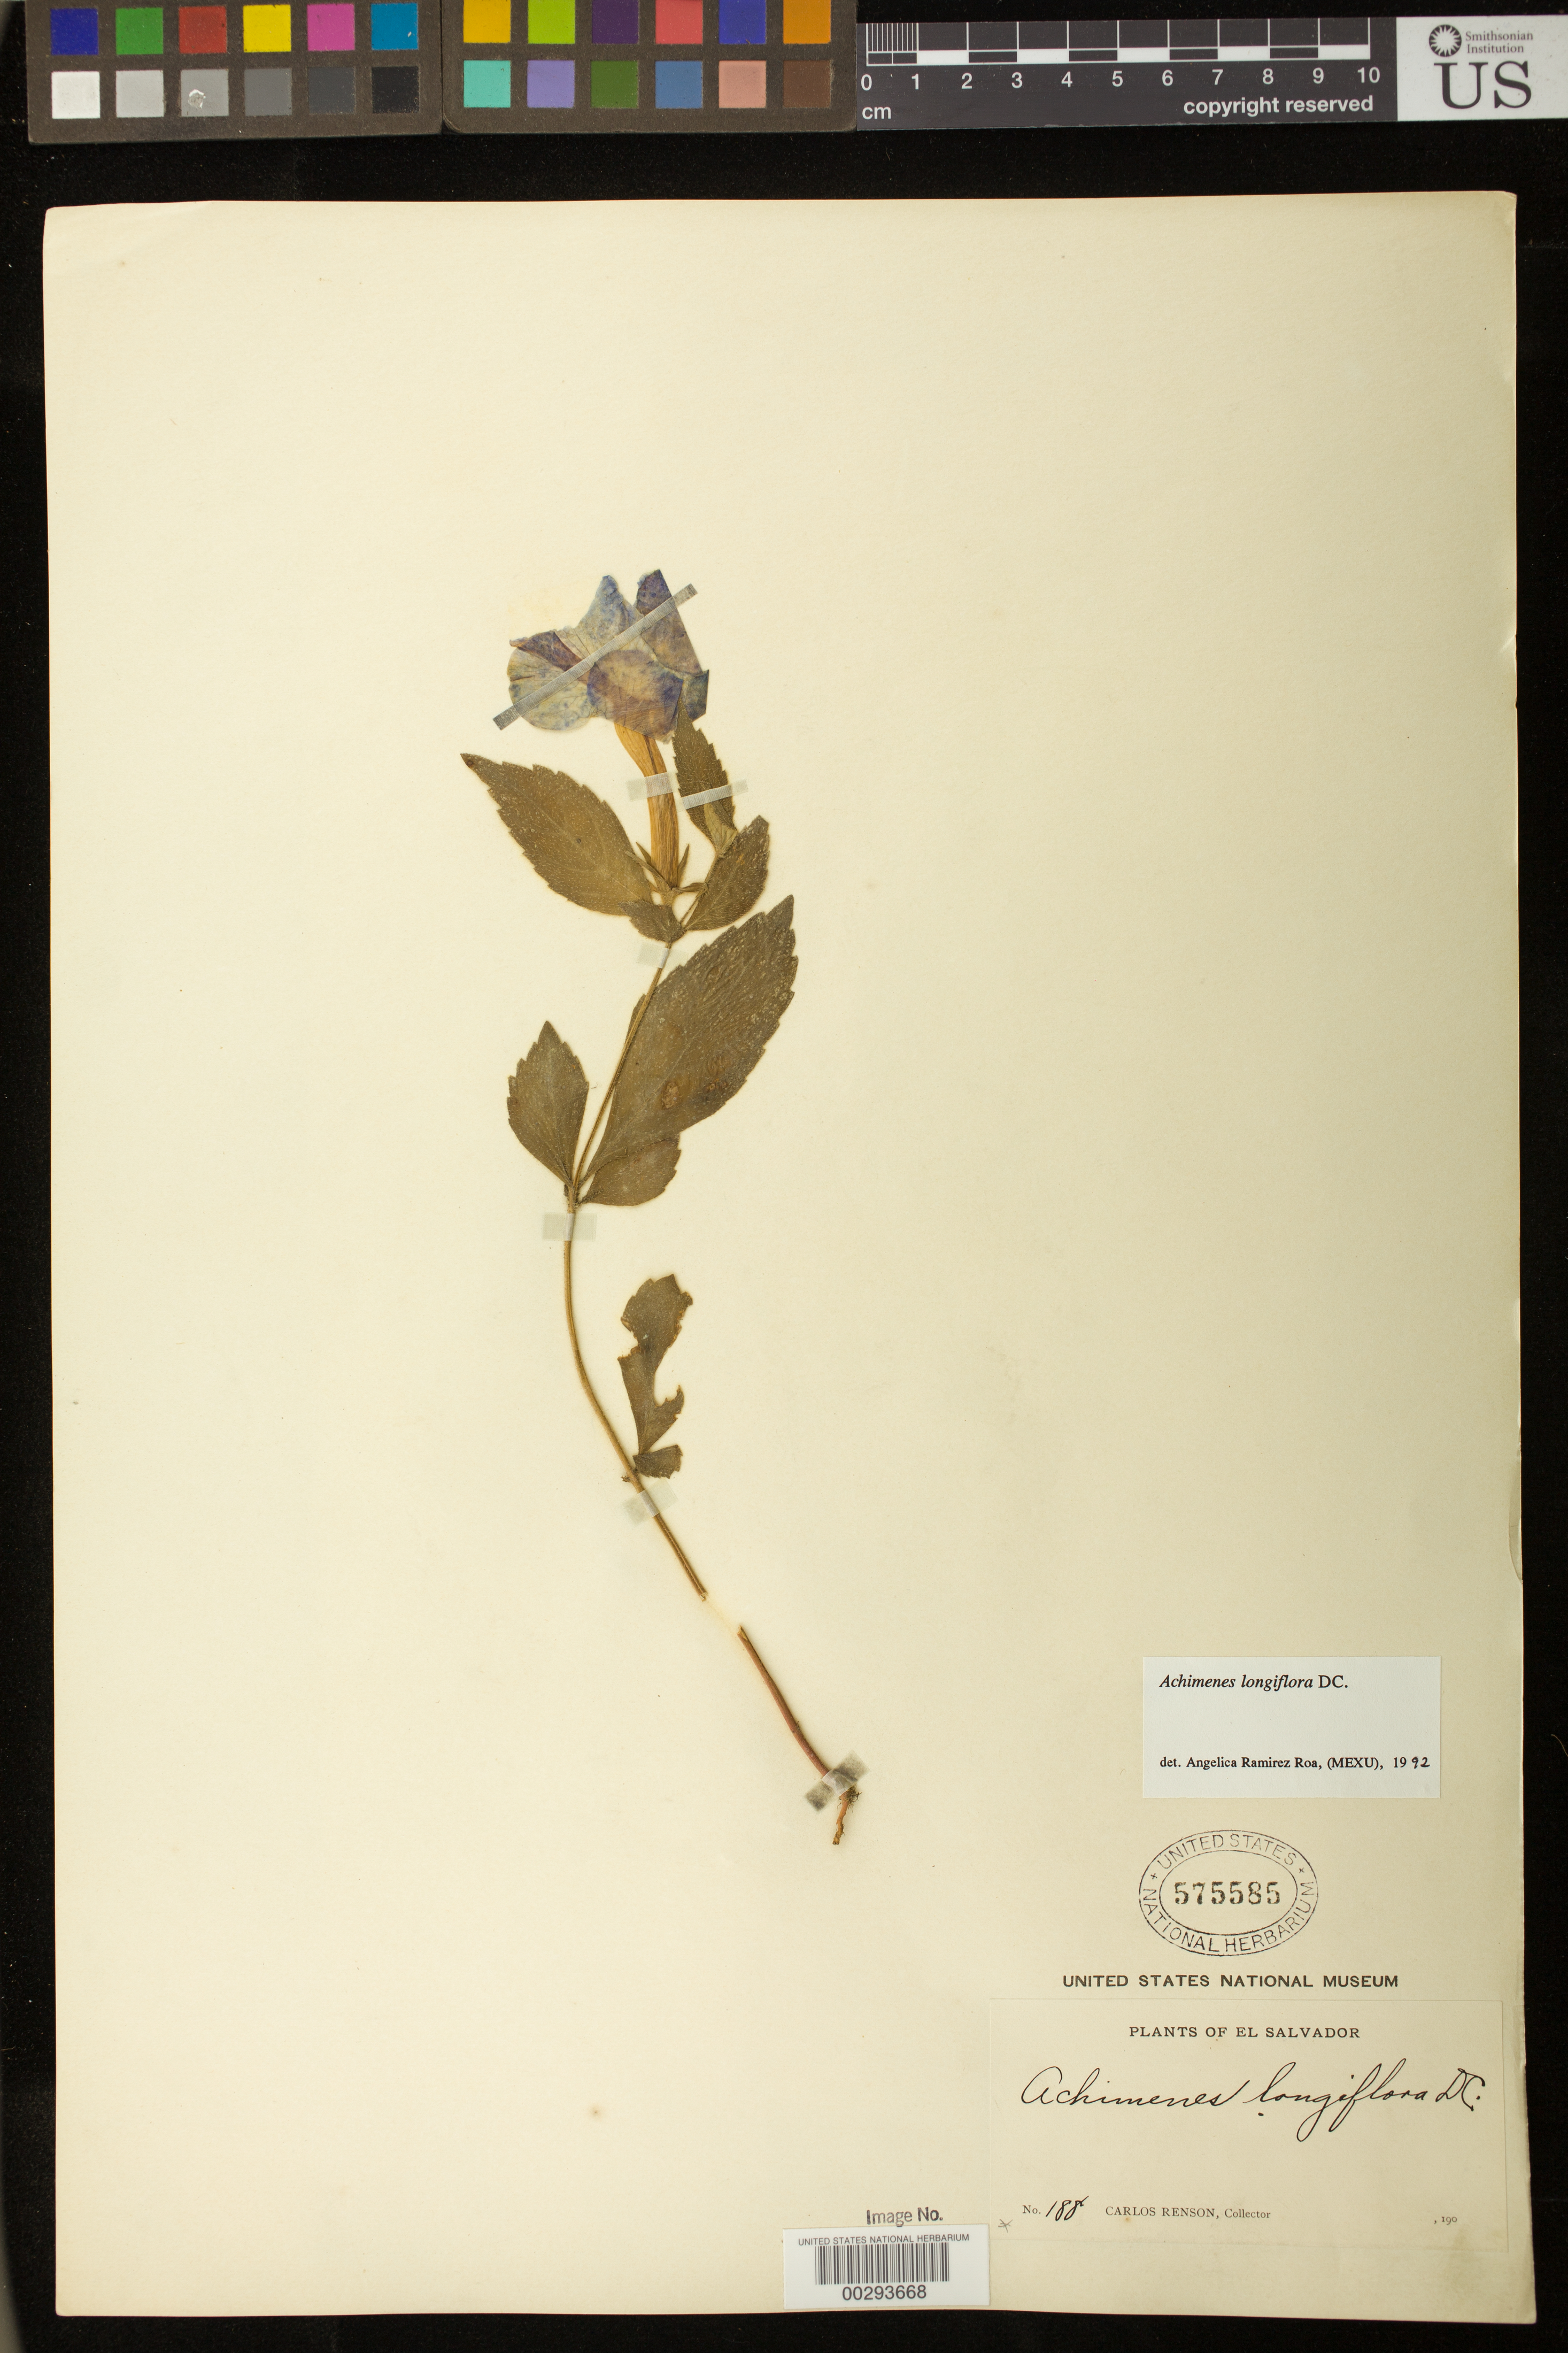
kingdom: Plantae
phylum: Tracheophyta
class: Magnoliopsida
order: Lamiales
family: Gesneriaceae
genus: Achimenes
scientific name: Achimenes longiflora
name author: DC.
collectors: C. Renson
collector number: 188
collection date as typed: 190-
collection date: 1900/1909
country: El Salvador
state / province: San Salvador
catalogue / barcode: US 575585